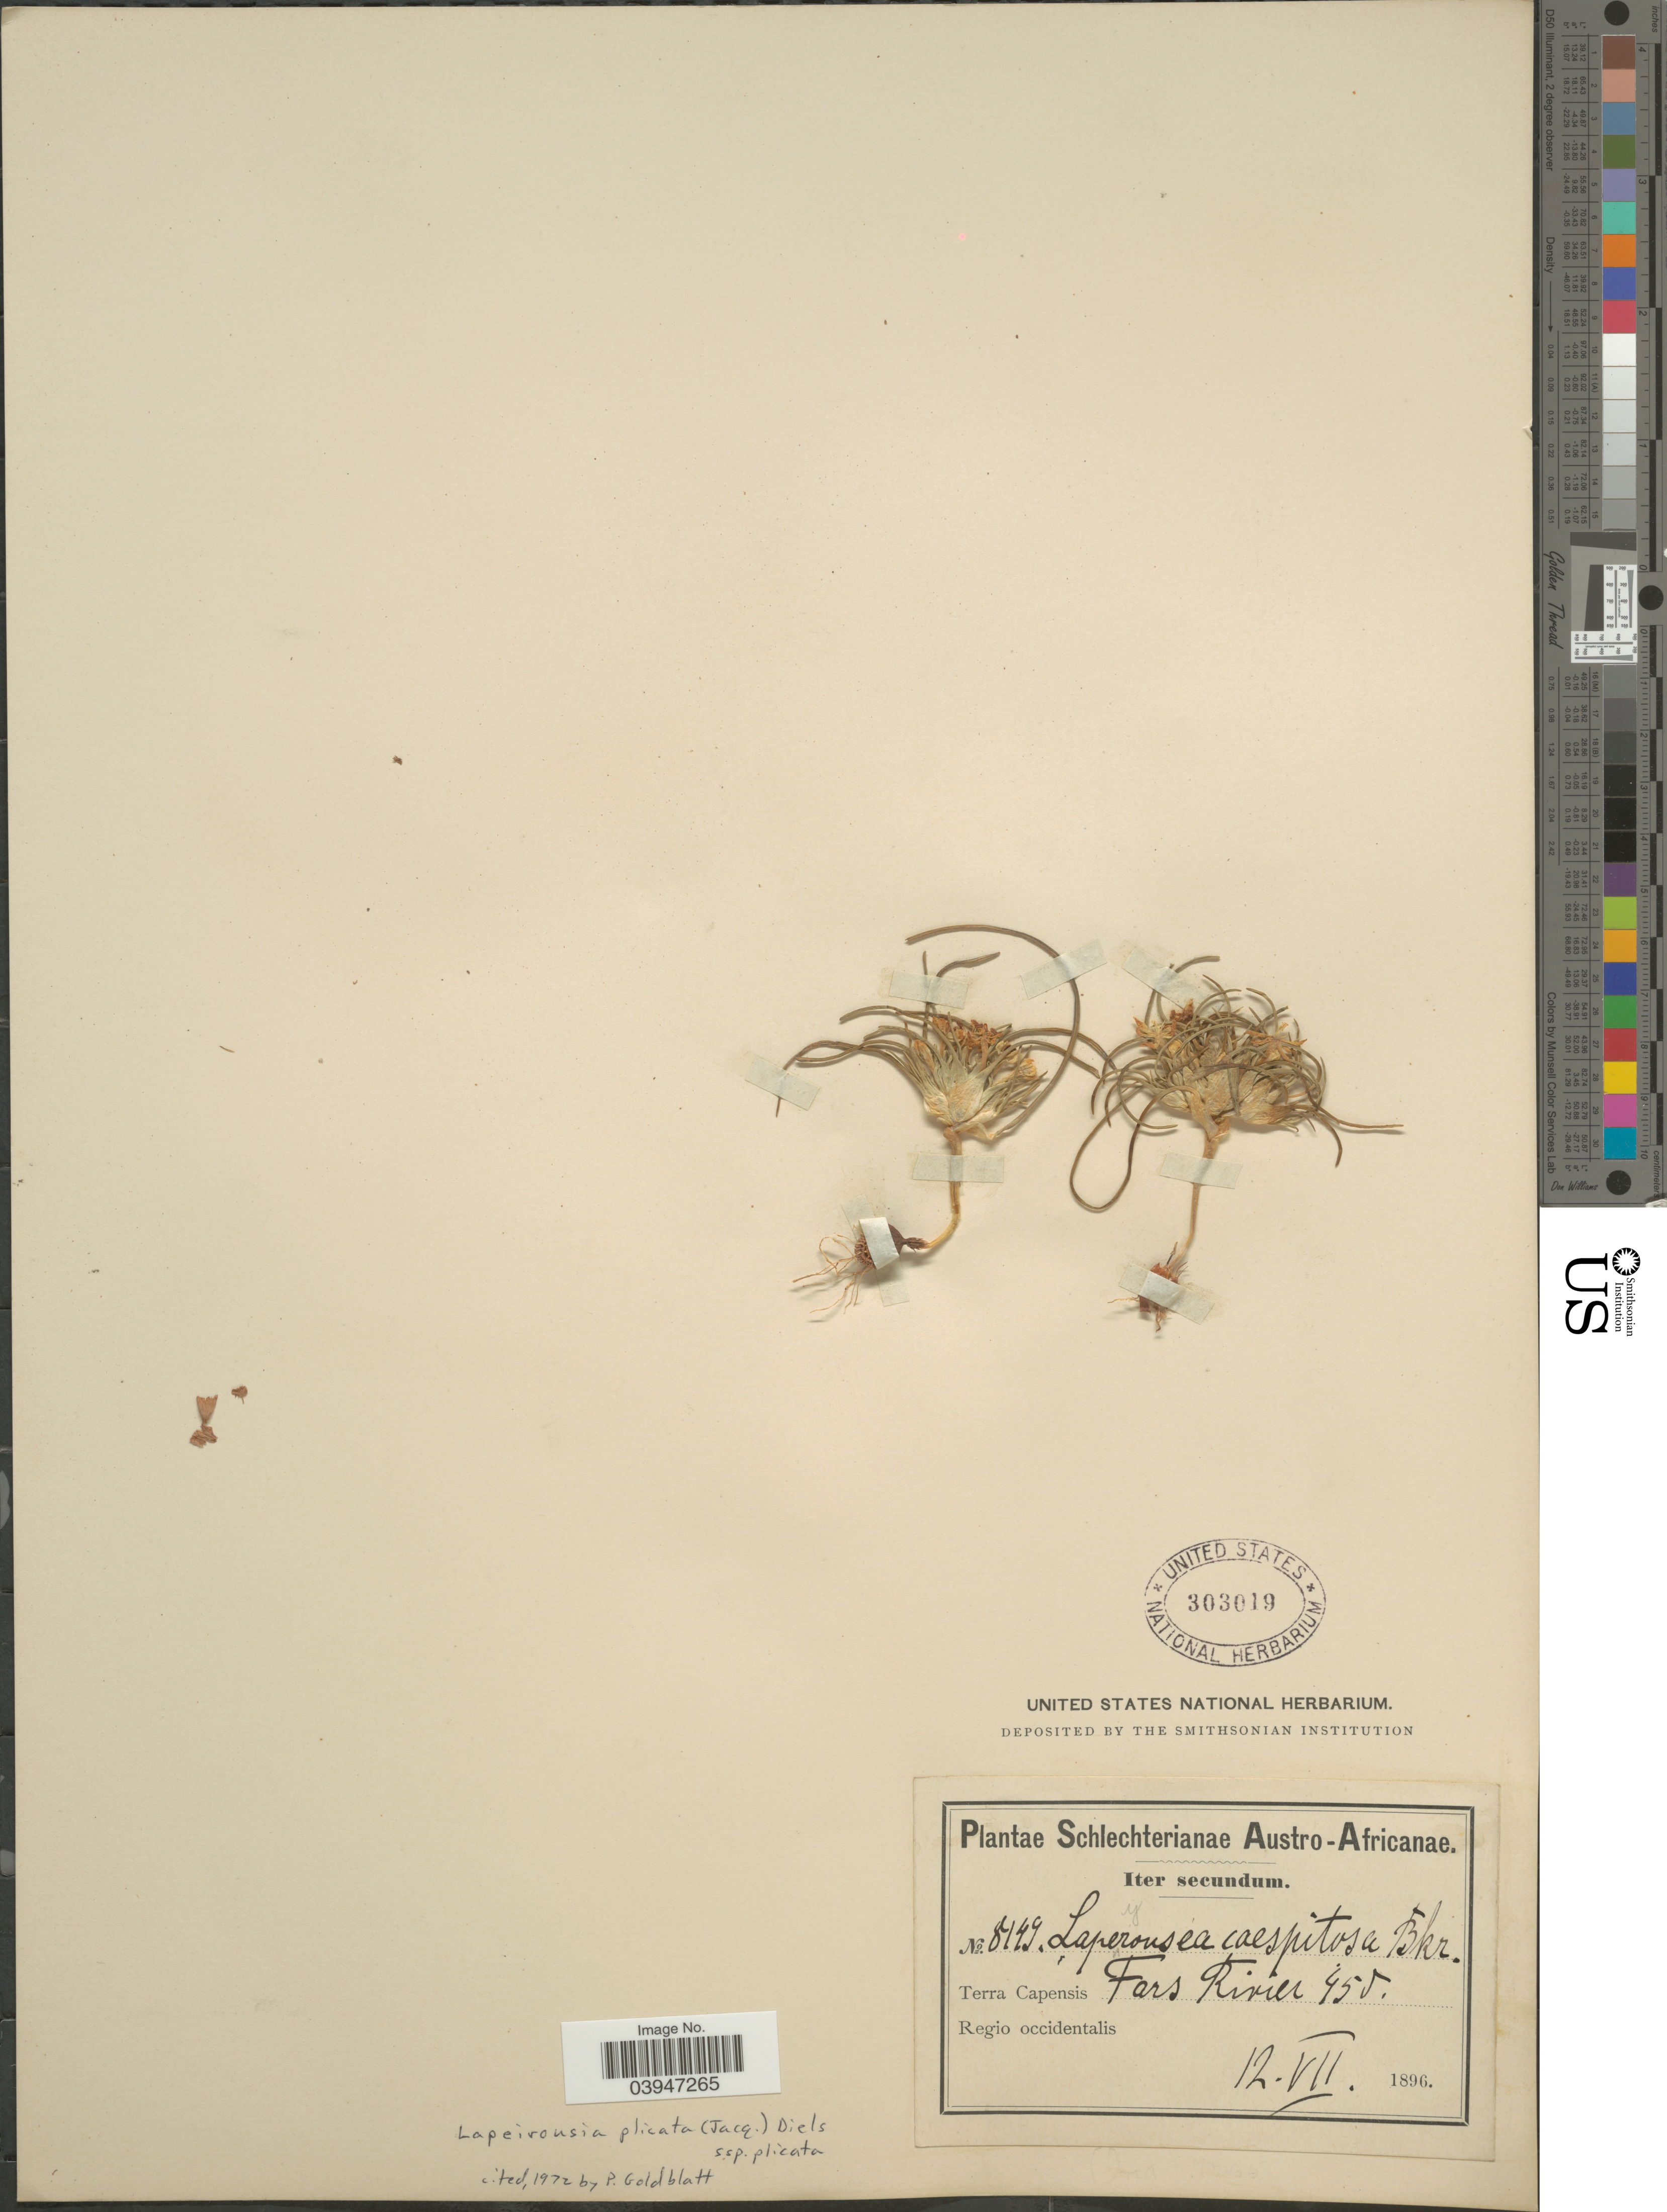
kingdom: Plantae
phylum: Tracheophyta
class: Liliopsida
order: Asparagales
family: Iridaceae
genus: Lapeirousia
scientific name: Lapeirousia plicata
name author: (Jacq.) Diels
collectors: Schlechter, --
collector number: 8149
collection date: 1896-07-12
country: South Africa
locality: Austro-Africanae. Terra Capensis. Fars Rivier. Regio occidentalis.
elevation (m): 137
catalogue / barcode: US 303019